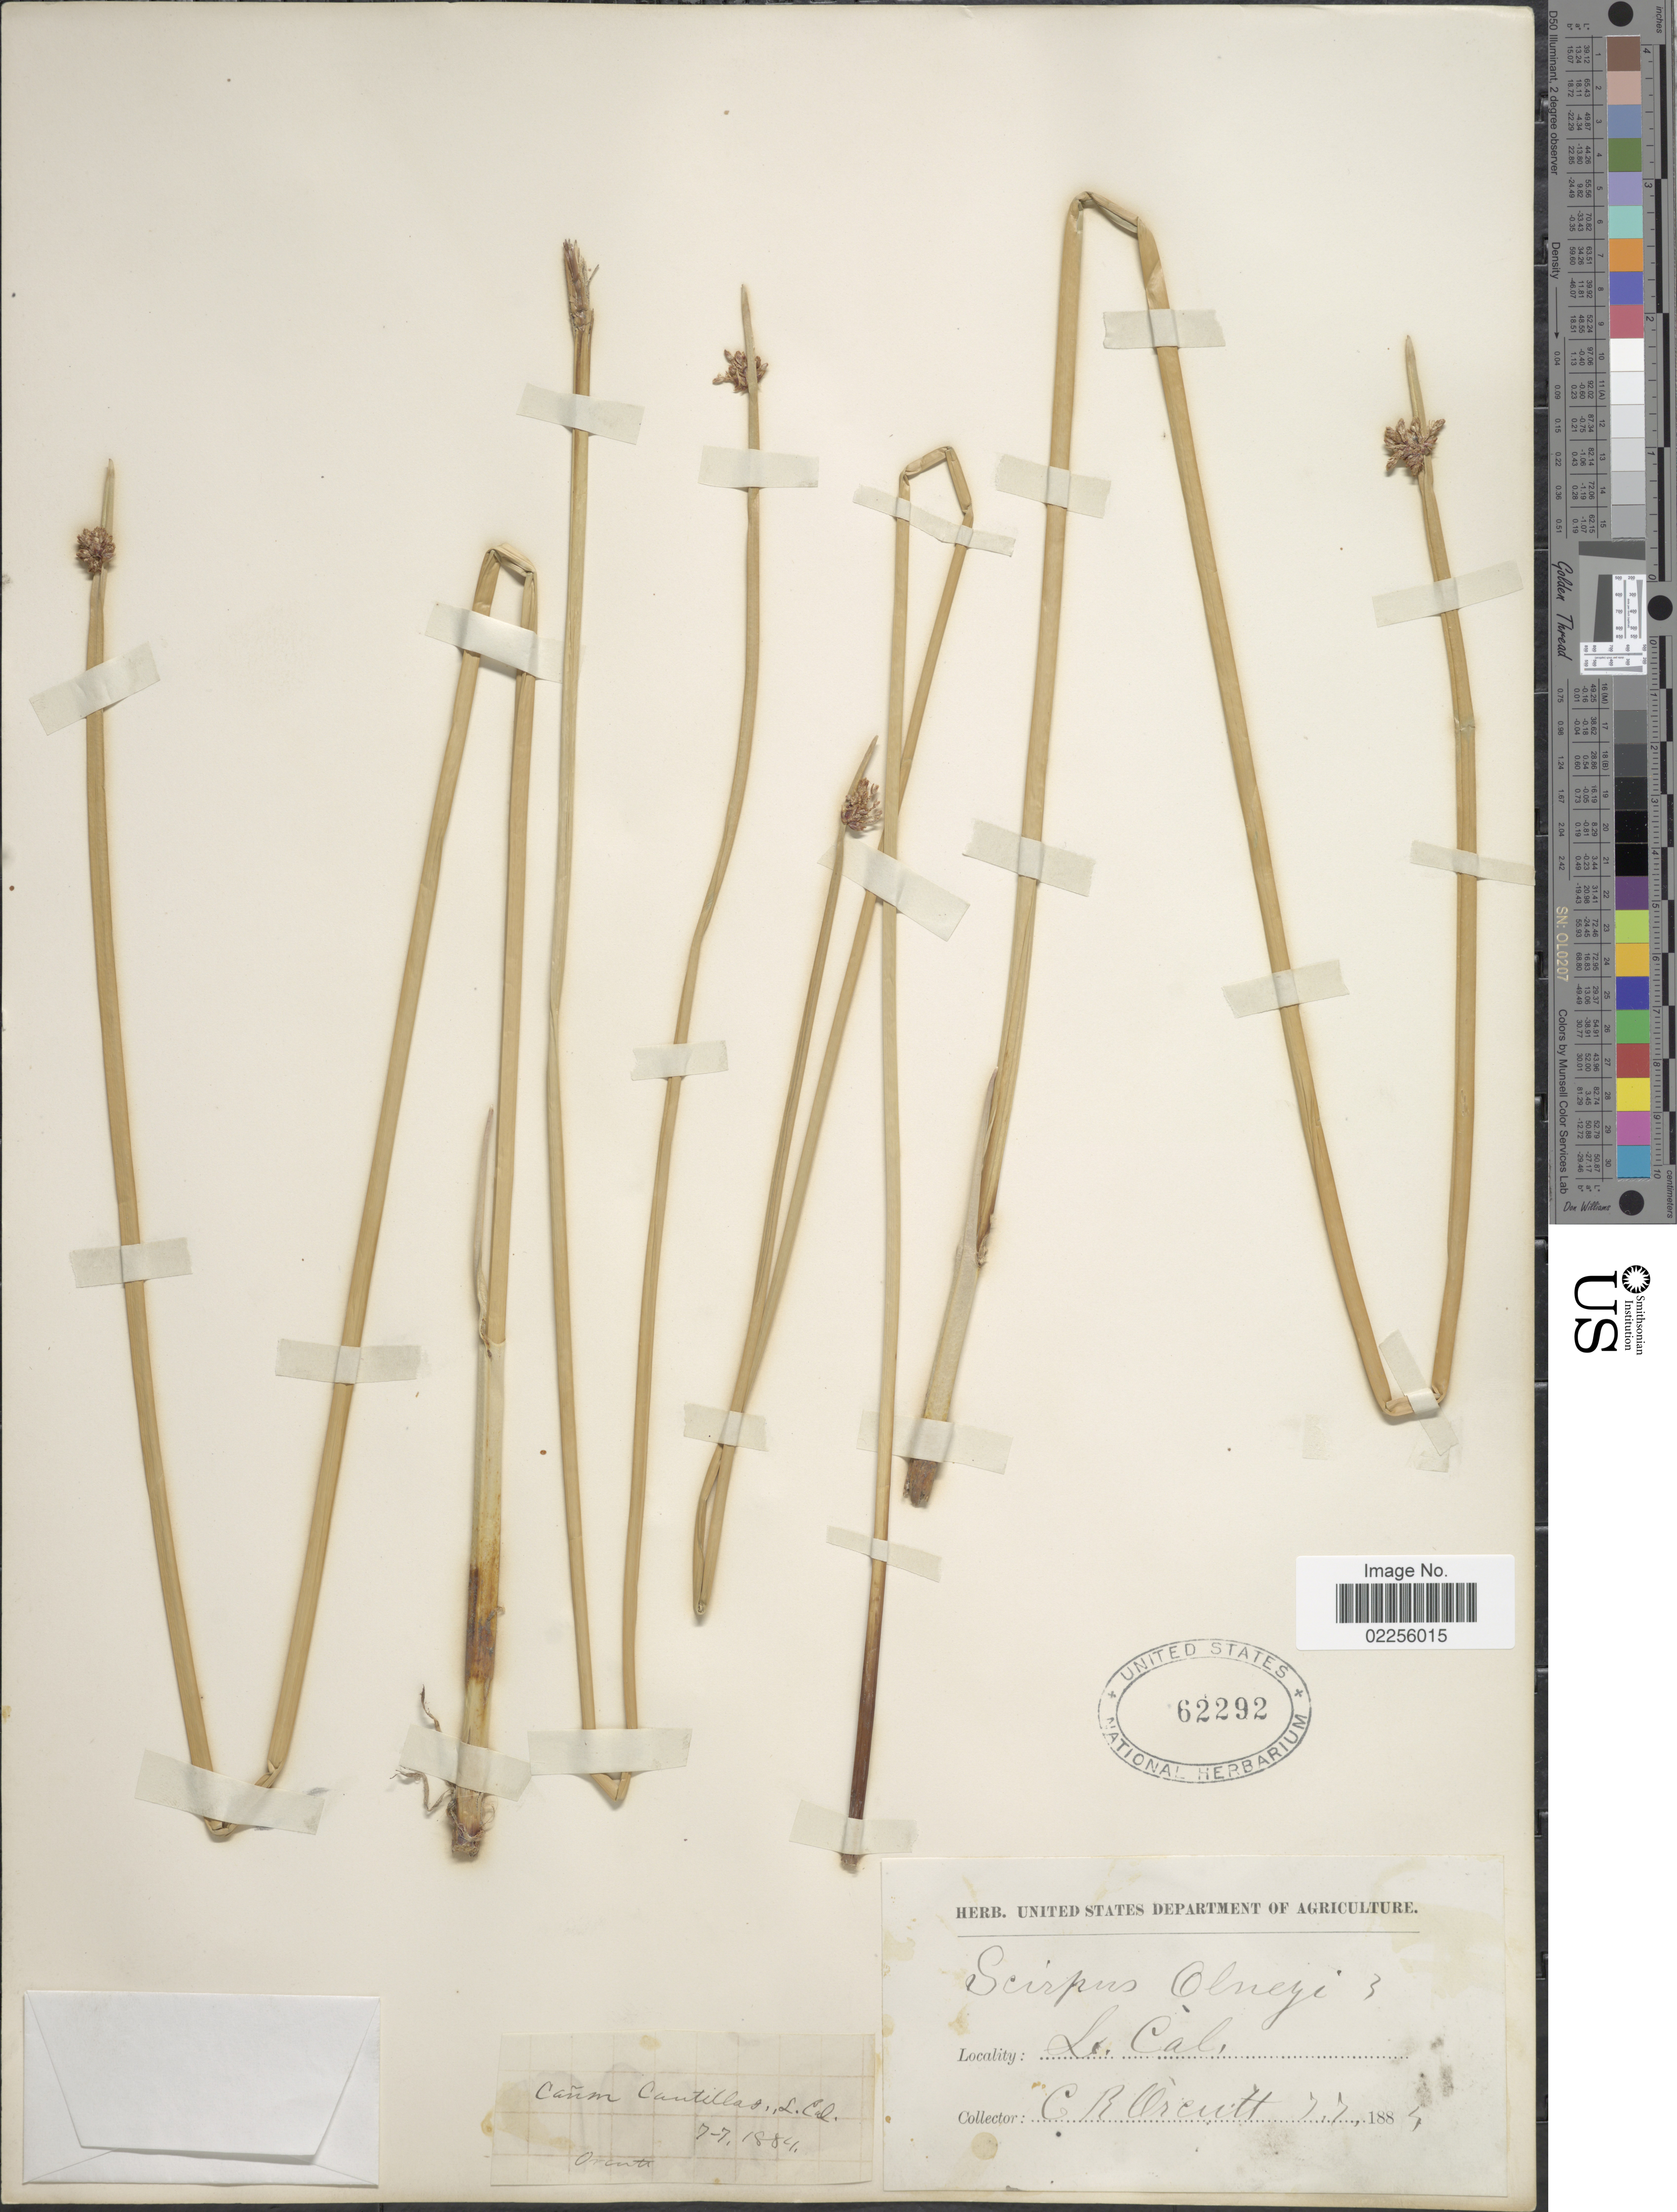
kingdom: Plantae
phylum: Tracheophyta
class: Liliopsida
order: Poales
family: Cyperaceae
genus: Schoenoplectus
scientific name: Schoenoplectus americanus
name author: (Pers.) Volkart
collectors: C. R. Orcutt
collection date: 1884-07-07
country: Mexico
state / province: Baja California Norte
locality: Cañon Cantillas, L. Cal.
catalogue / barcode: US 62292